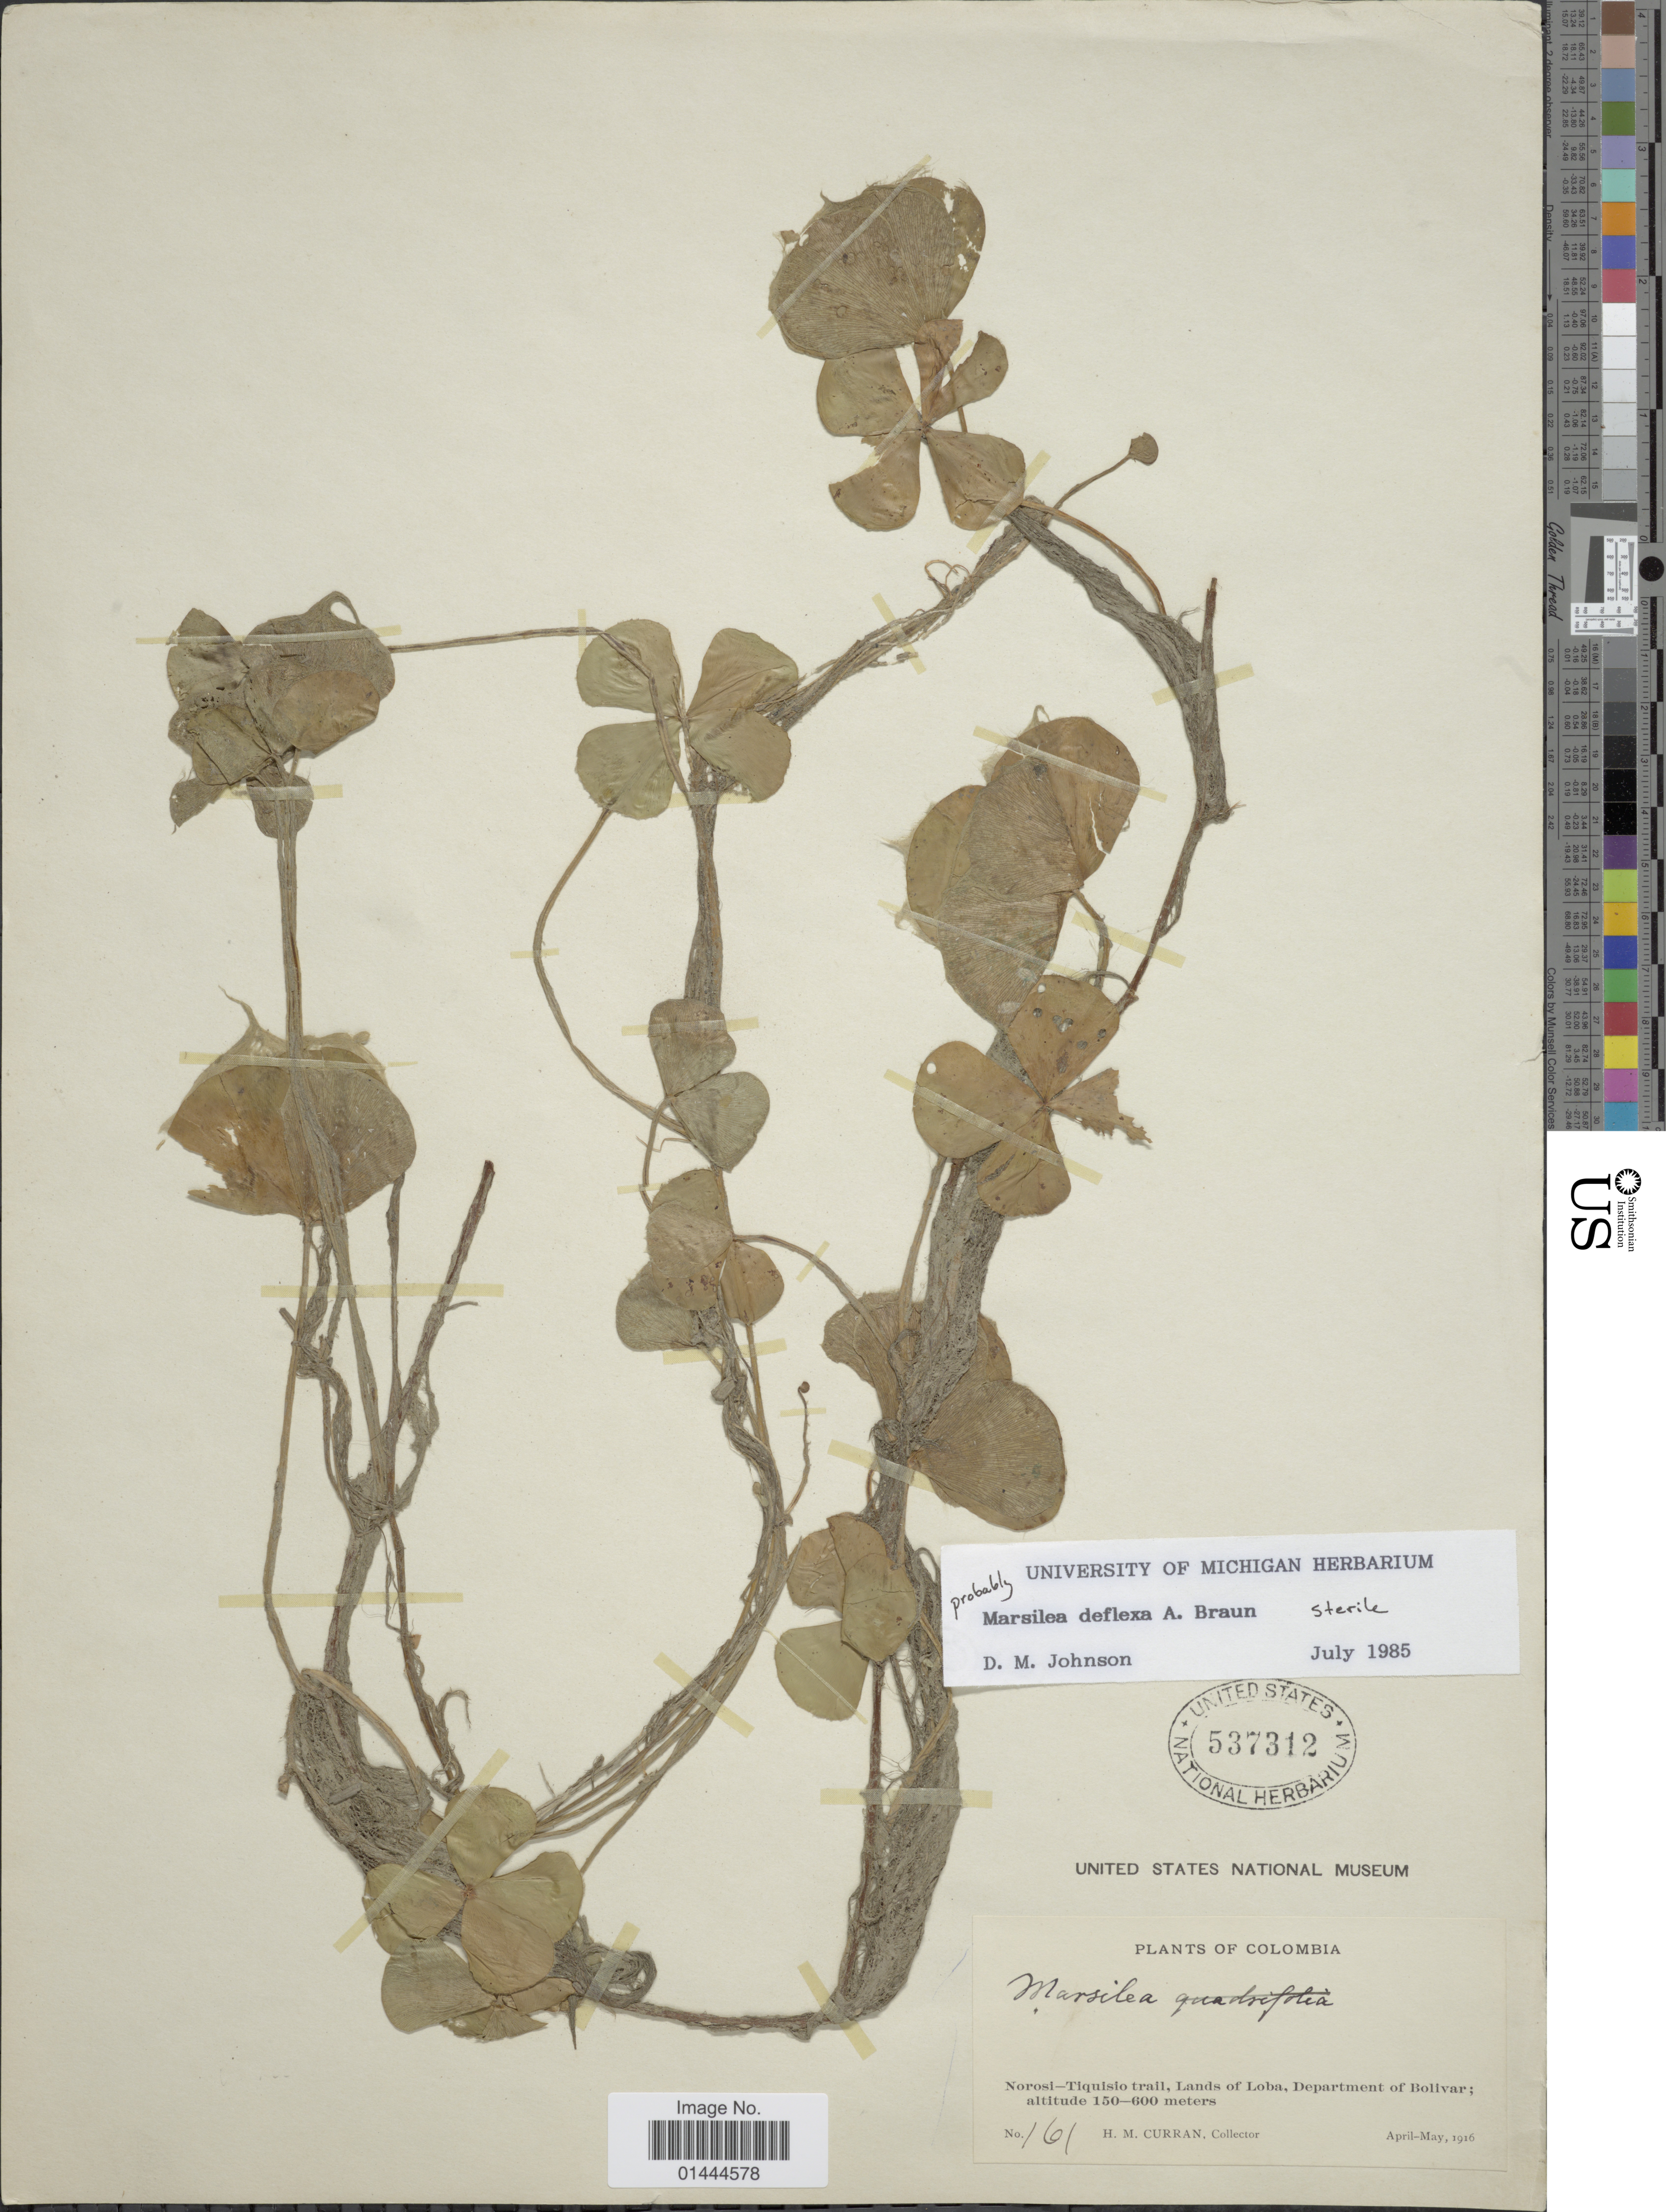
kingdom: Plantae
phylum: Tracheophyta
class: Polypodiopsida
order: Salviniales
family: Marsileaceae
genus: Marsilea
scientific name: Marsilea deflexa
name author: A. Braun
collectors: H. M. Curran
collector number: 161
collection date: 1916-04/1916-05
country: Colombia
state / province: Bolívar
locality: Norosi-Tiquisio trail, Lands of Loba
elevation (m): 150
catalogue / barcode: US 537312